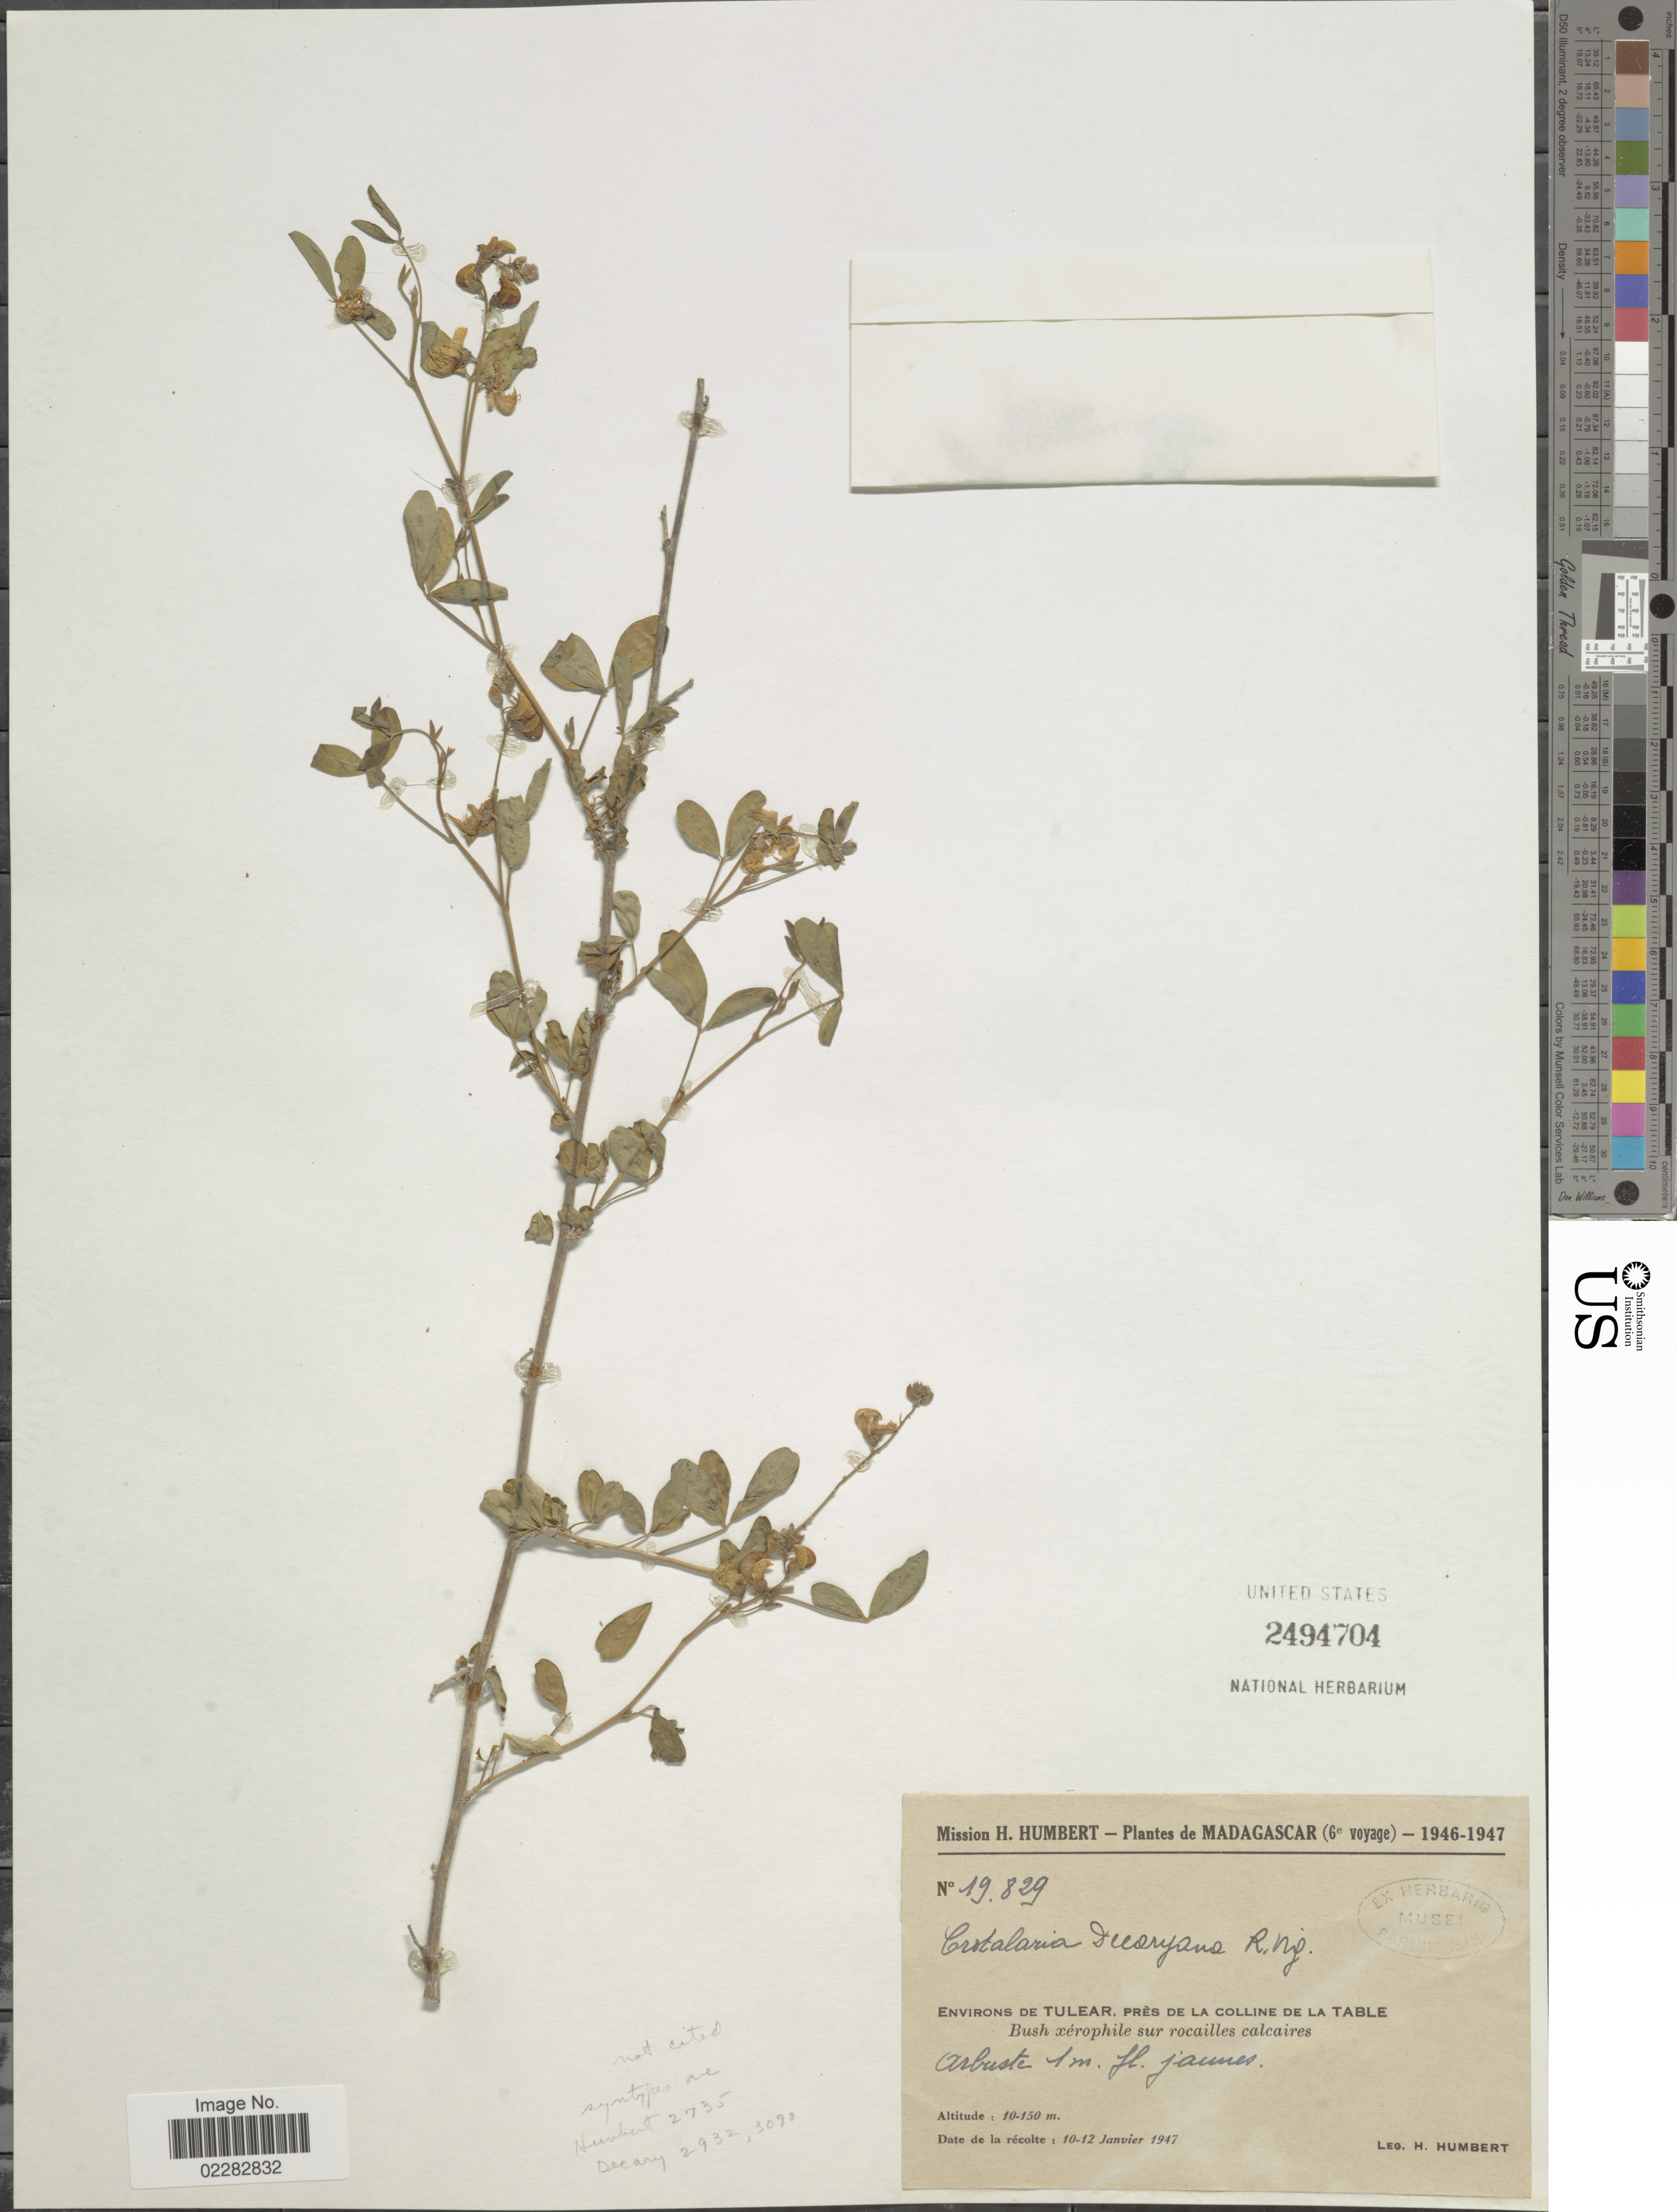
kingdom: Plantae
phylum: Tracheophyta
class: Magnoliopsida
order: Fabales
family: Fabaceae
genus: Crotalaria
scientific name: Crotalaria decaryana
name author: R. Vig.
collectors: H. Humbert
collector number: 19829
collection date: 1947-01-10/1947-01-12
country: Madagascar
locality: Environs de Tulear, pres de la colline de la Table.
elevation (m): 10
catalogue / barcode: US 2494704